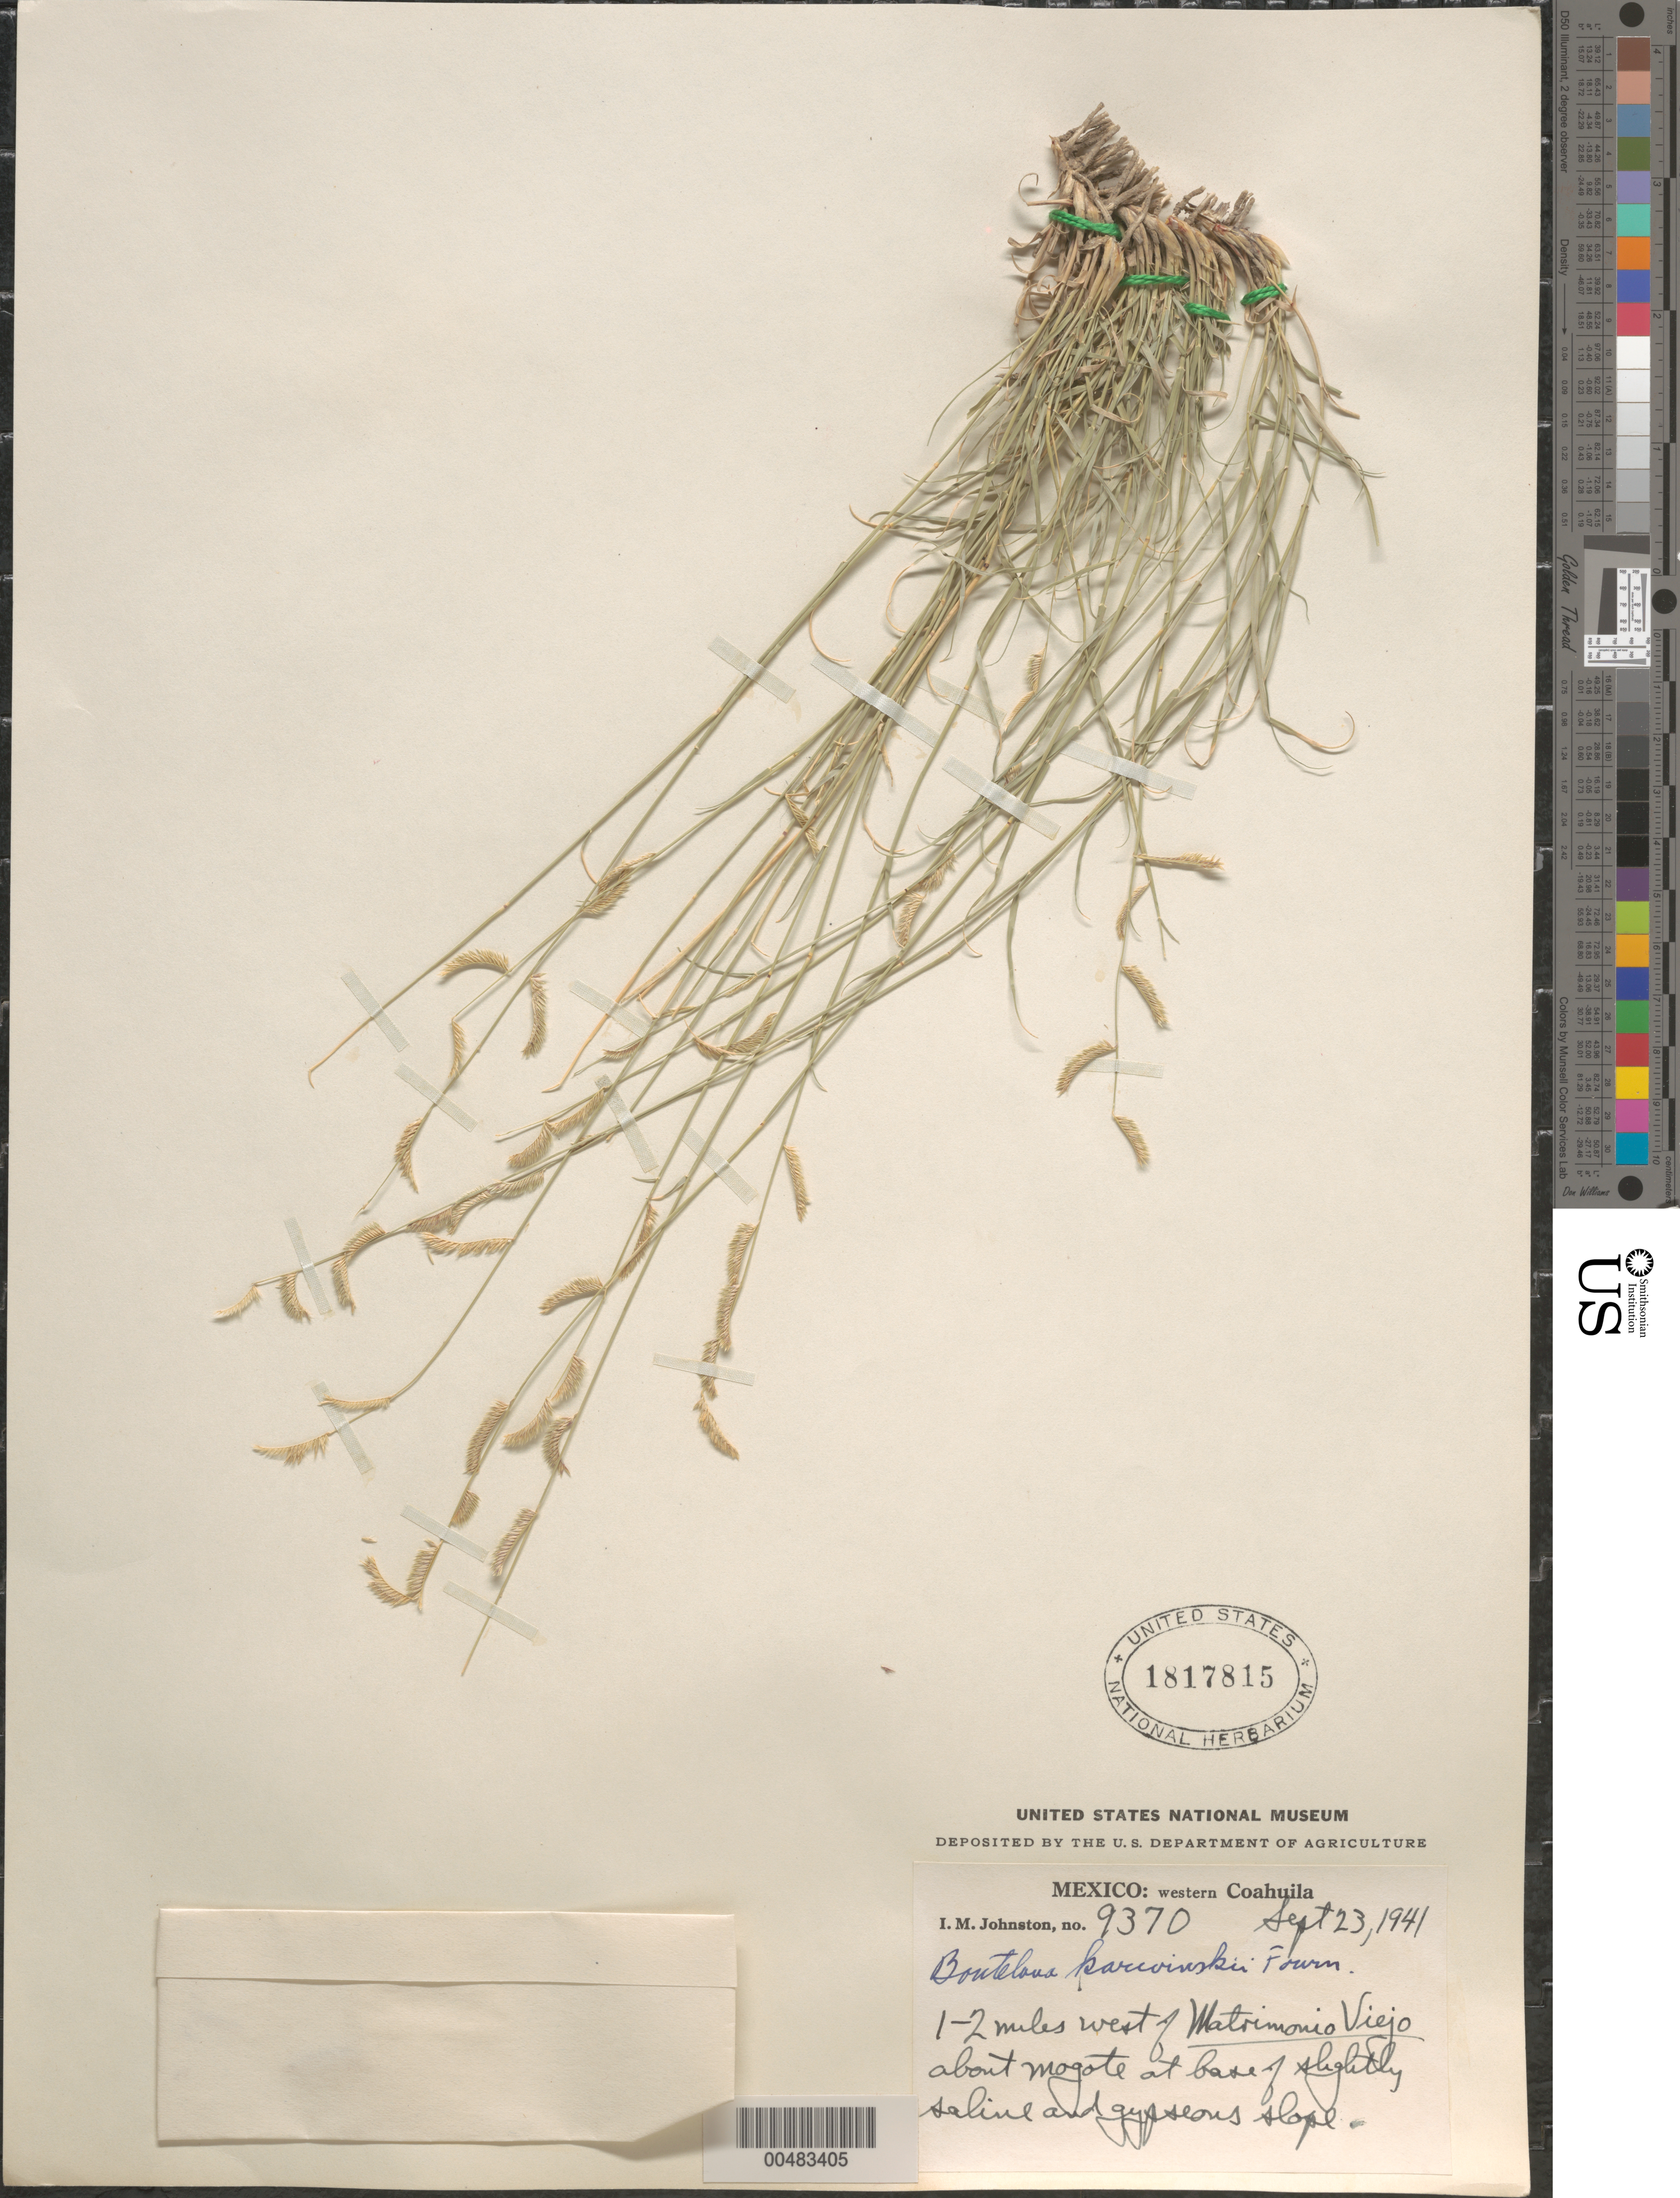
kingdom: Plantae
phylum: Tracheophyta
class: Liliopsida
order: Poales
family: Poaceae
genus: Bouteloua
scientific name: Bouteloua karwinskii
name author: (E. Fourn.) Griffiths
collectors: I.M. Johnston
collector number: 9370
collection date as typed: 23 Sep 1941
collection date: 1941-09-23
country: Mexico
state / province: Coahuila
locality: Western Coahuila, 1-2 mi W of Matrimonio Viejo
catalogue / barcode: US 1817815